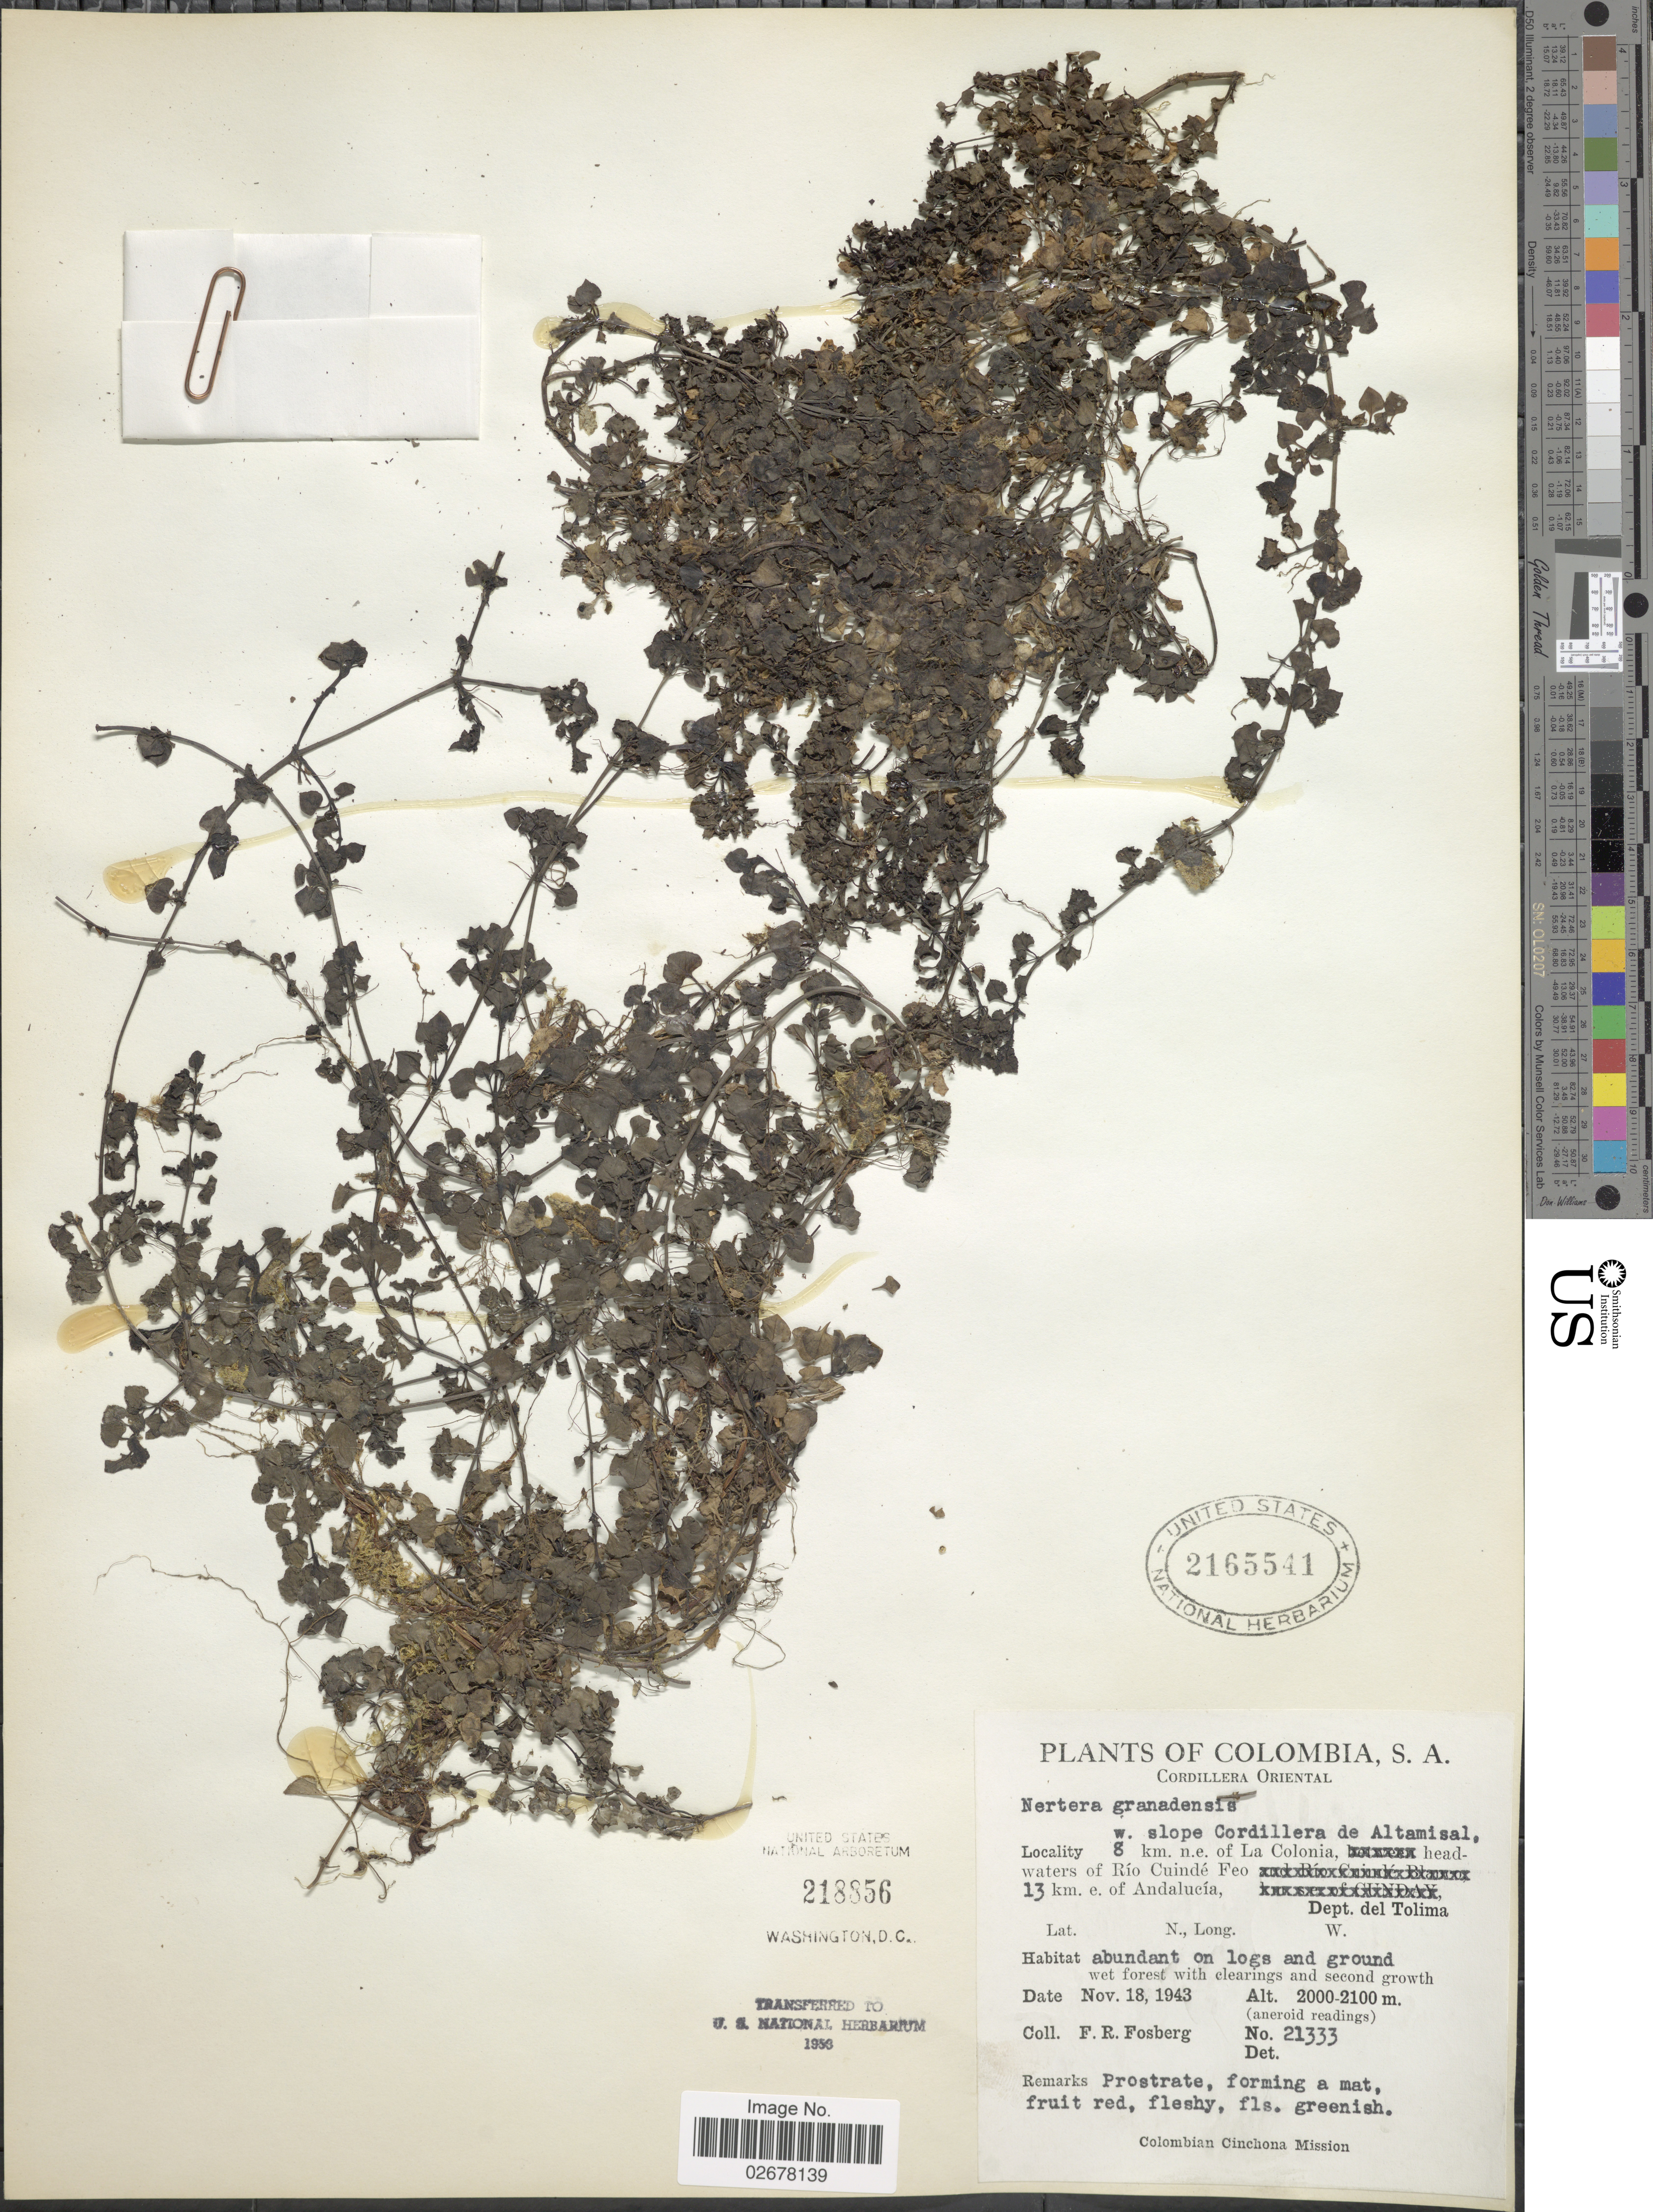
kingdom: Plantae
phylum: Tracheophyta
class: Magnoliopsida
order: Gentianales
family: Rubiaceae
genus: Nertera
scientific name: Nertera depressa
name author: Banks & Sol. ex Gaertn.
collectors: F. R. Fosberg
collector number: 21333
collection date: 1943-11-18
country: Colombia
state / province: Tolima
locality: Cordillera Oriental, w. slope Cordillera de Altamisal, 8 km n.e. of La Colonia, headwaters of Río Cuindé Feo 13 km e. of Andalucía, Dept. del Tolima, abundant on logs and ground wet forest with clearings and second growth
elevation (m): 2000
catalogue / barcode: US 2165541